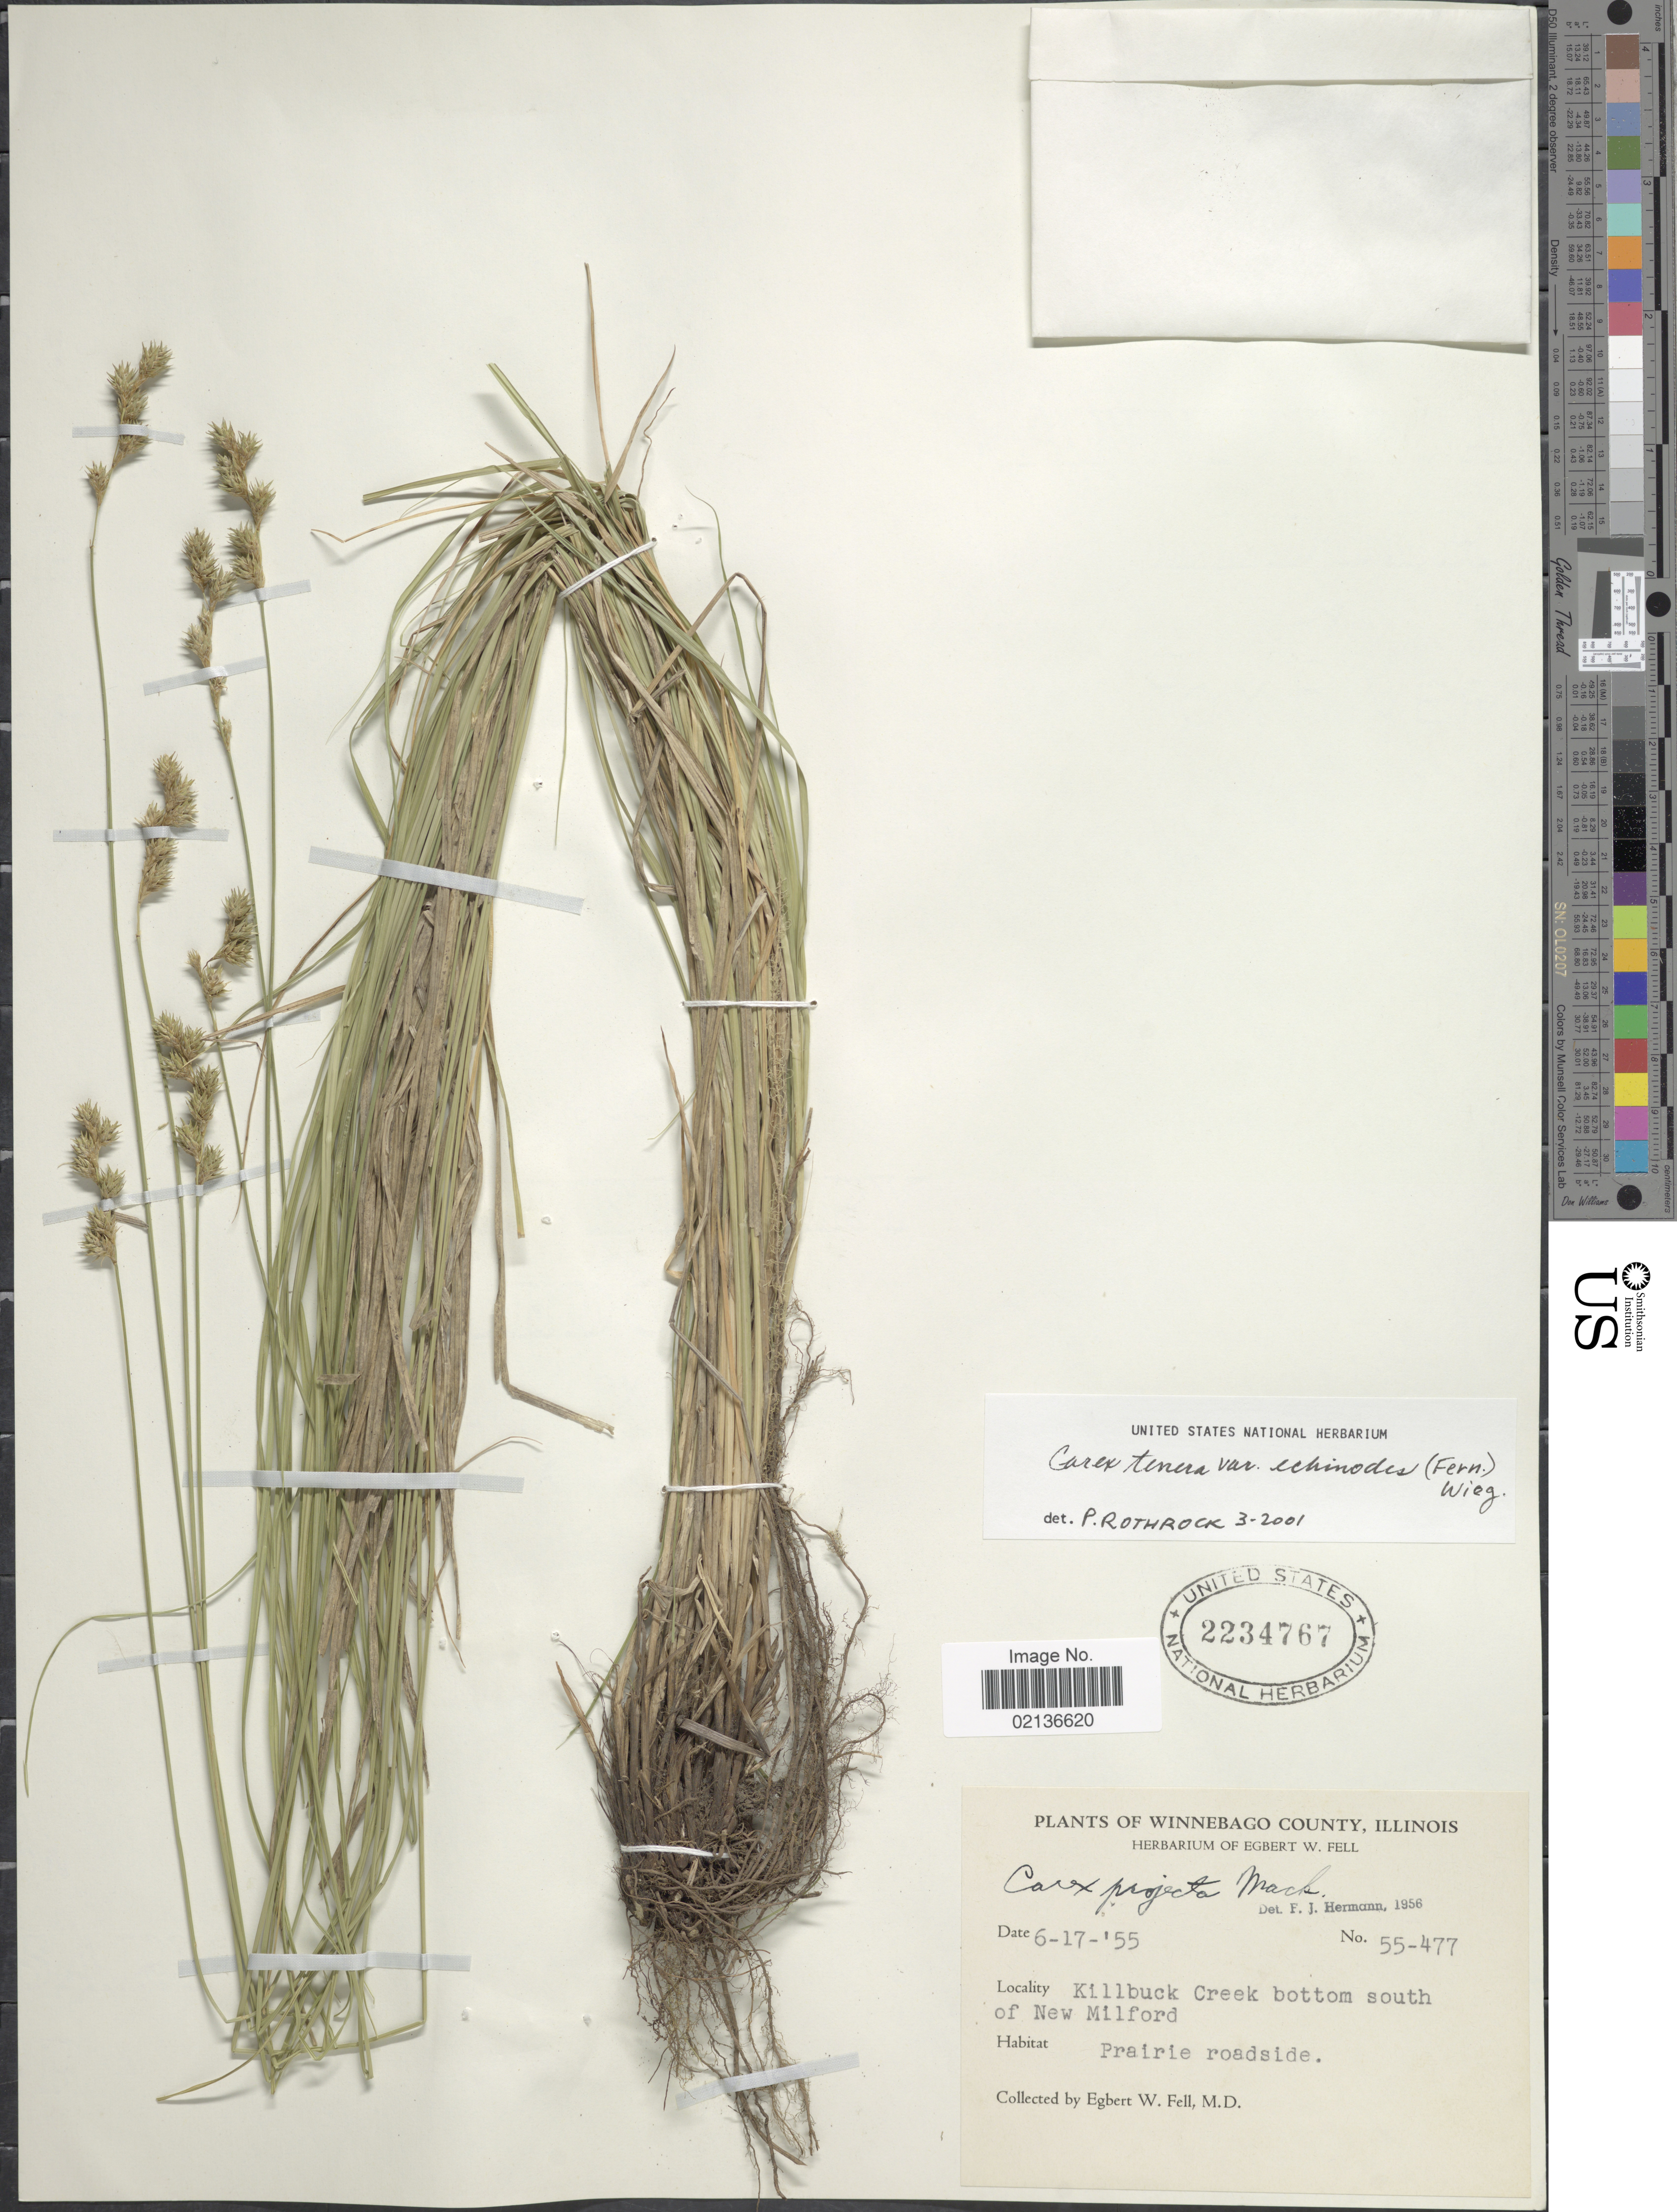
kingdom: Plantae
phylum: Tracheophyta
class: Liliopsida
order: Poales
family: Cyperaceae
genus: Carex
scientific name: Carex echinodes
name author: (Fernald) P. Rothr. et al.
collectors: E. Fell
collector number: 55-477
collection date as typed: Transcribed d/m/y: 17/6/55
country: United States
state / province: Illinois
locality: Winnebago County, Illinois, Killbuck Creek bottom south of New Milford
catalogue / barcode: US 2234767